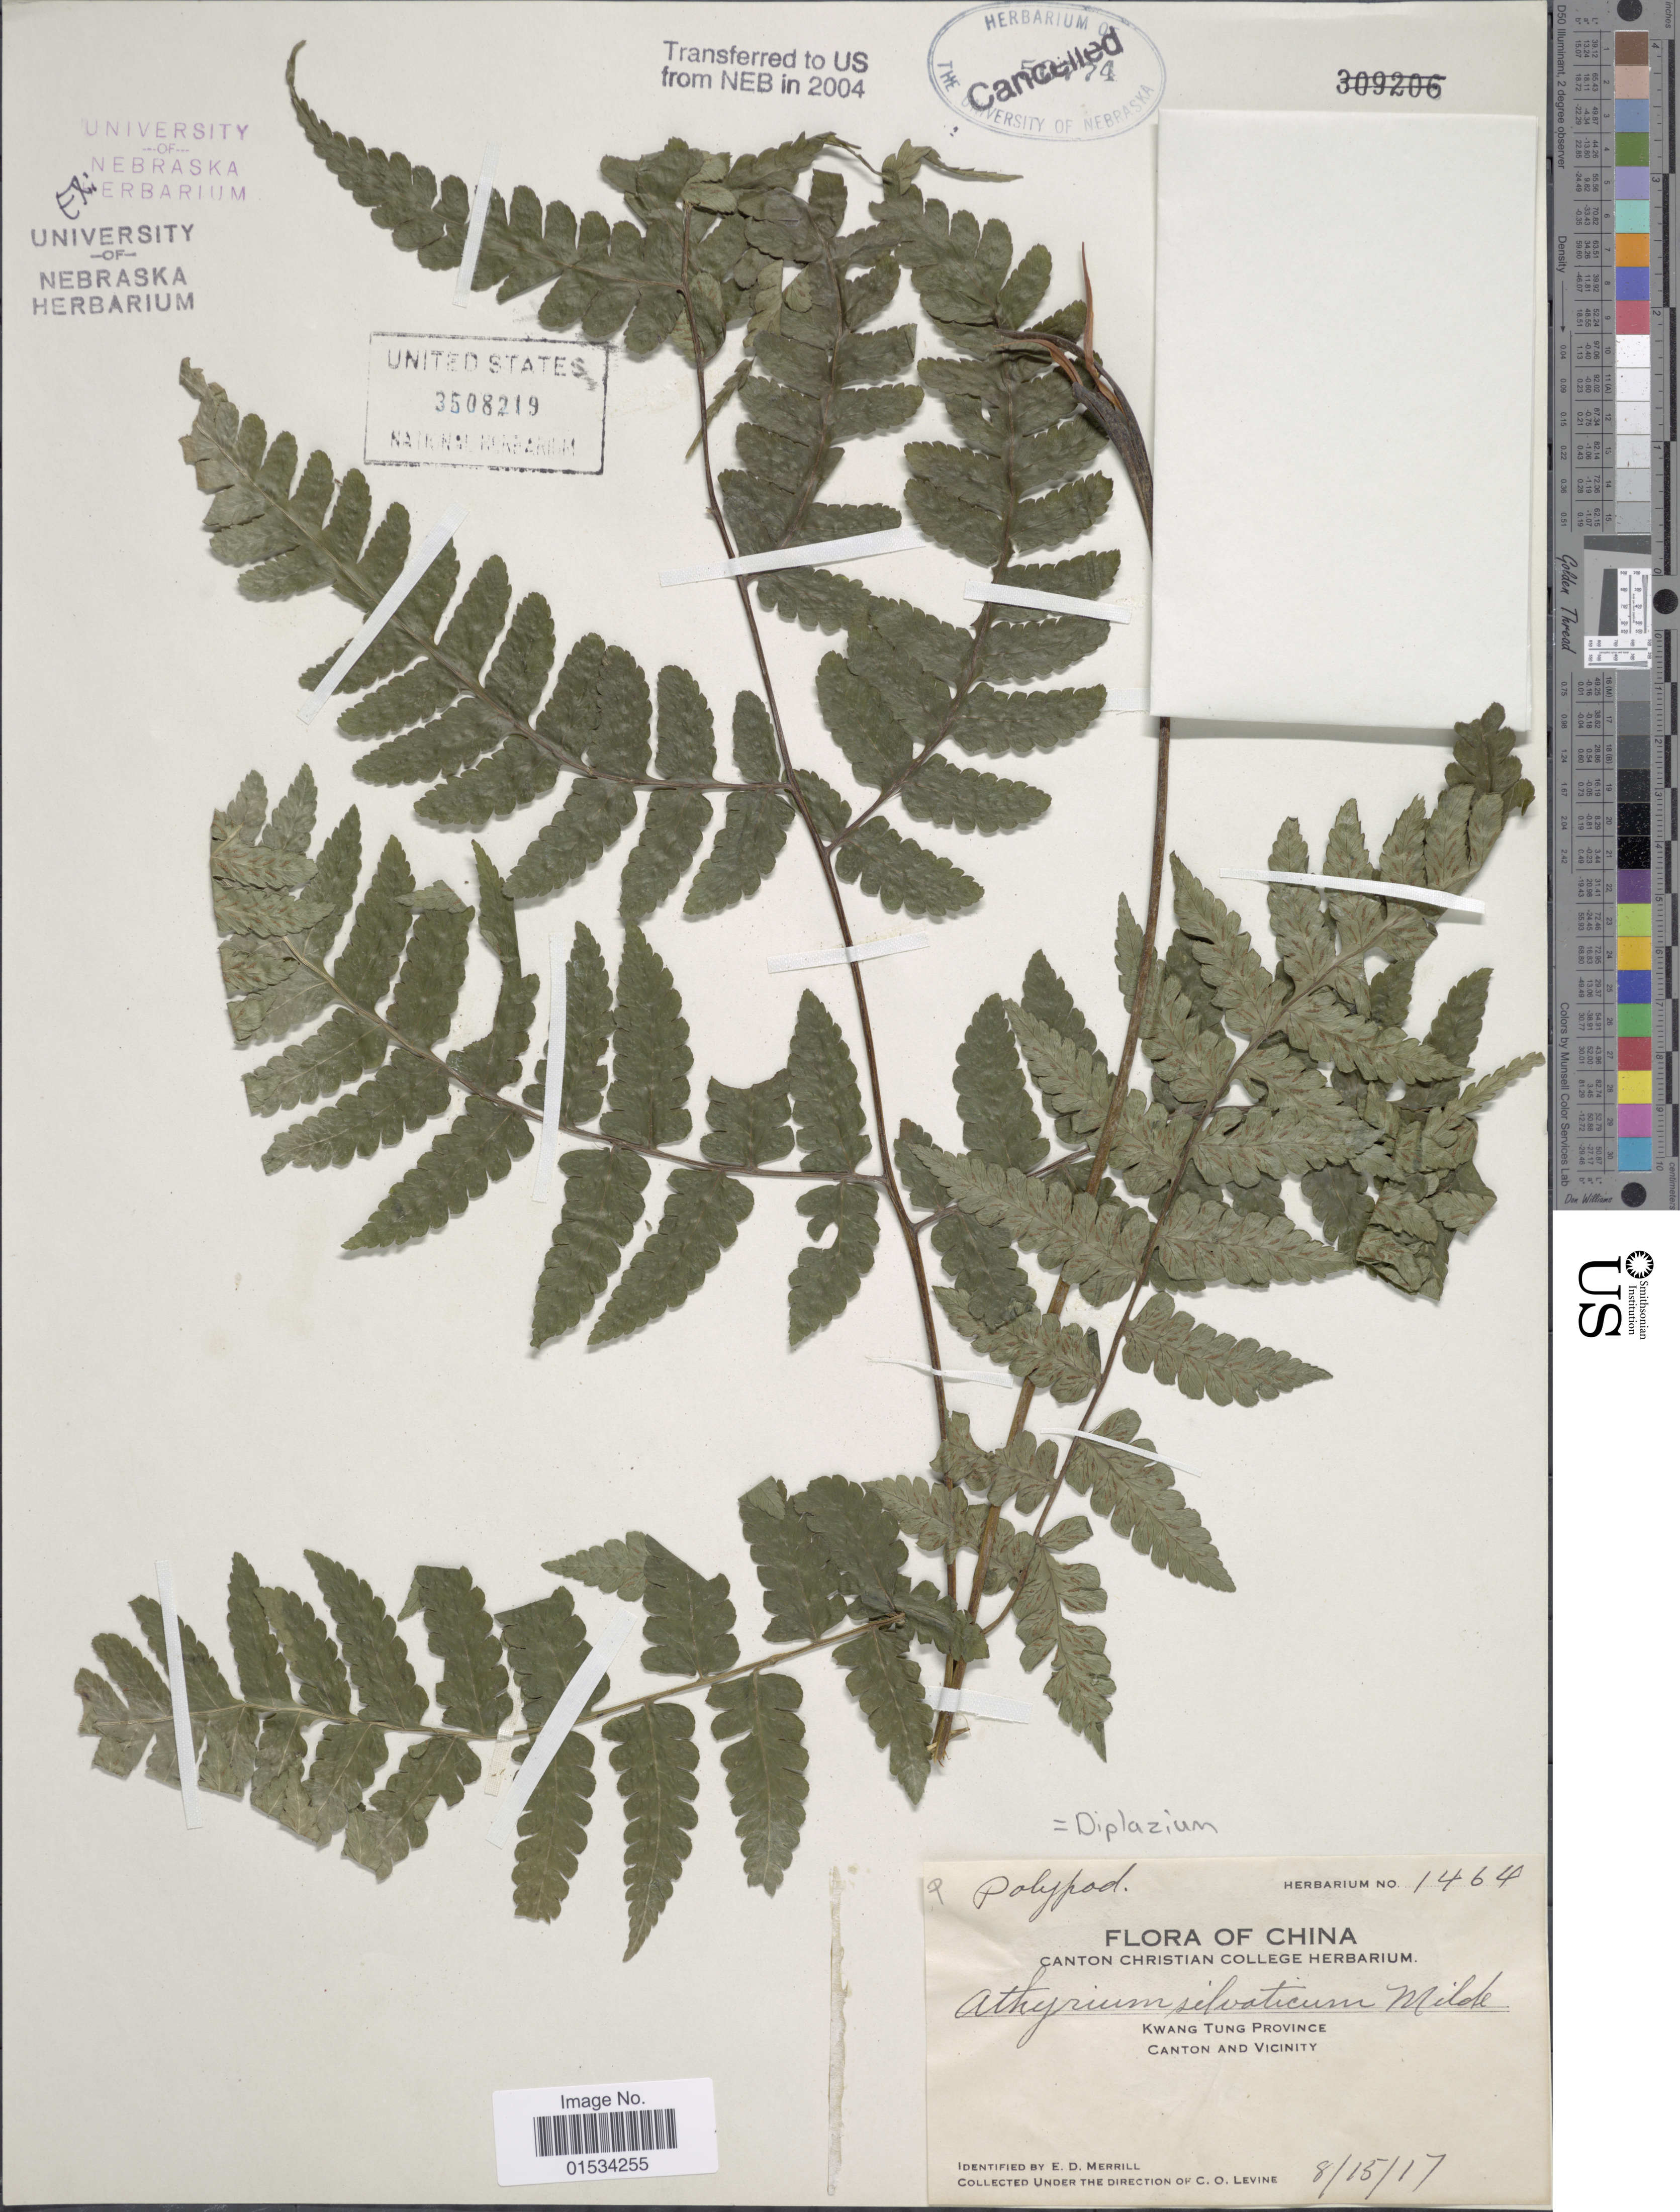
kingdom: Plantae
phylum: Tracheophyta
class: Polypodiopsida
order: Polypodiales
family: Athyriaceae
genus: Diplazium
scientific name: Diplazium silvaticum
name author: Christ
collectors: E. D. Merrill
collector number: Herbarium 1464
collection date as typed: Transcribed d/m/y: 15/8/17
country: China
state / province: Guangdong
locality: KwangTung Province, Canton and Vicinity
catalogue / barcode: US 3508219